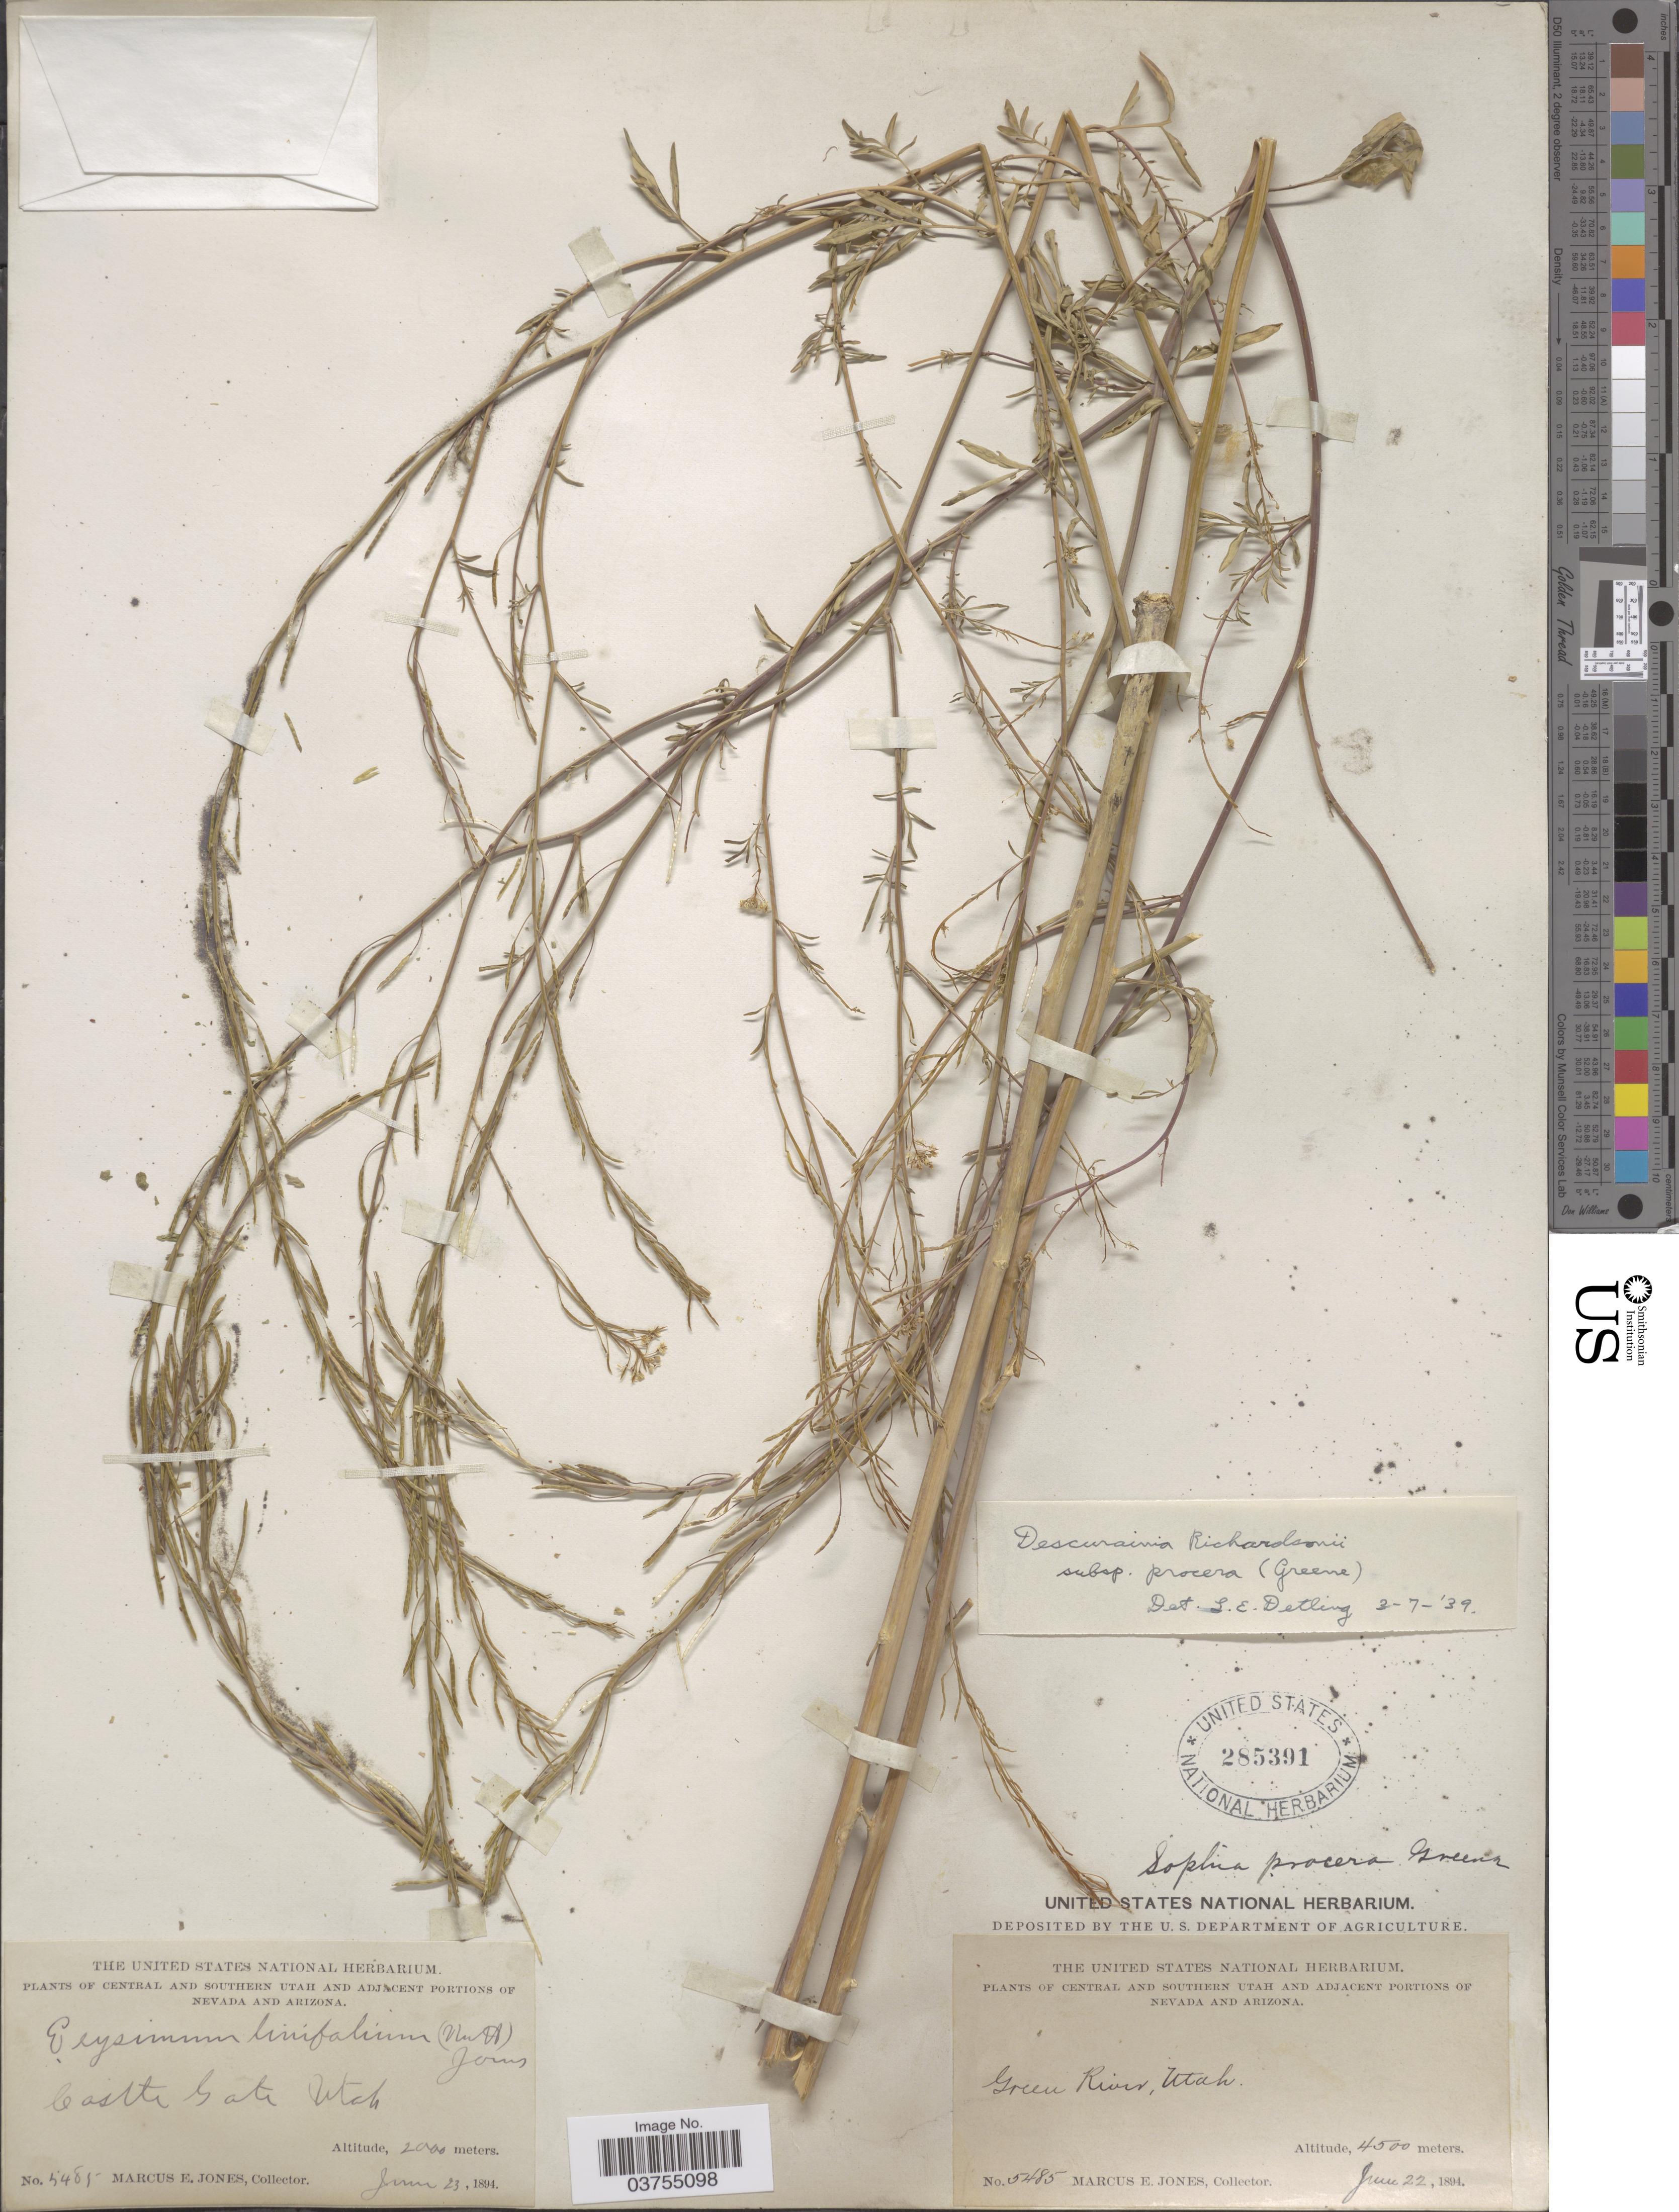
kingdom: Plantae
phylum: Tracheophyta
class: Magnoliopsida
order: Brassicales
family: Brassicaceae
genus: Descurainia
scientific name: Descurainia richardsonii subsp. procera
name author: (Greene) Detling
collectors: M. E. Jones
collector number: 5485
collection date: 1894-06-22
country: United States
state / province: Utah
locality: Central and Southern Utah. Green River.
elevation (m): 4500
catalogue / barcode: US 285391